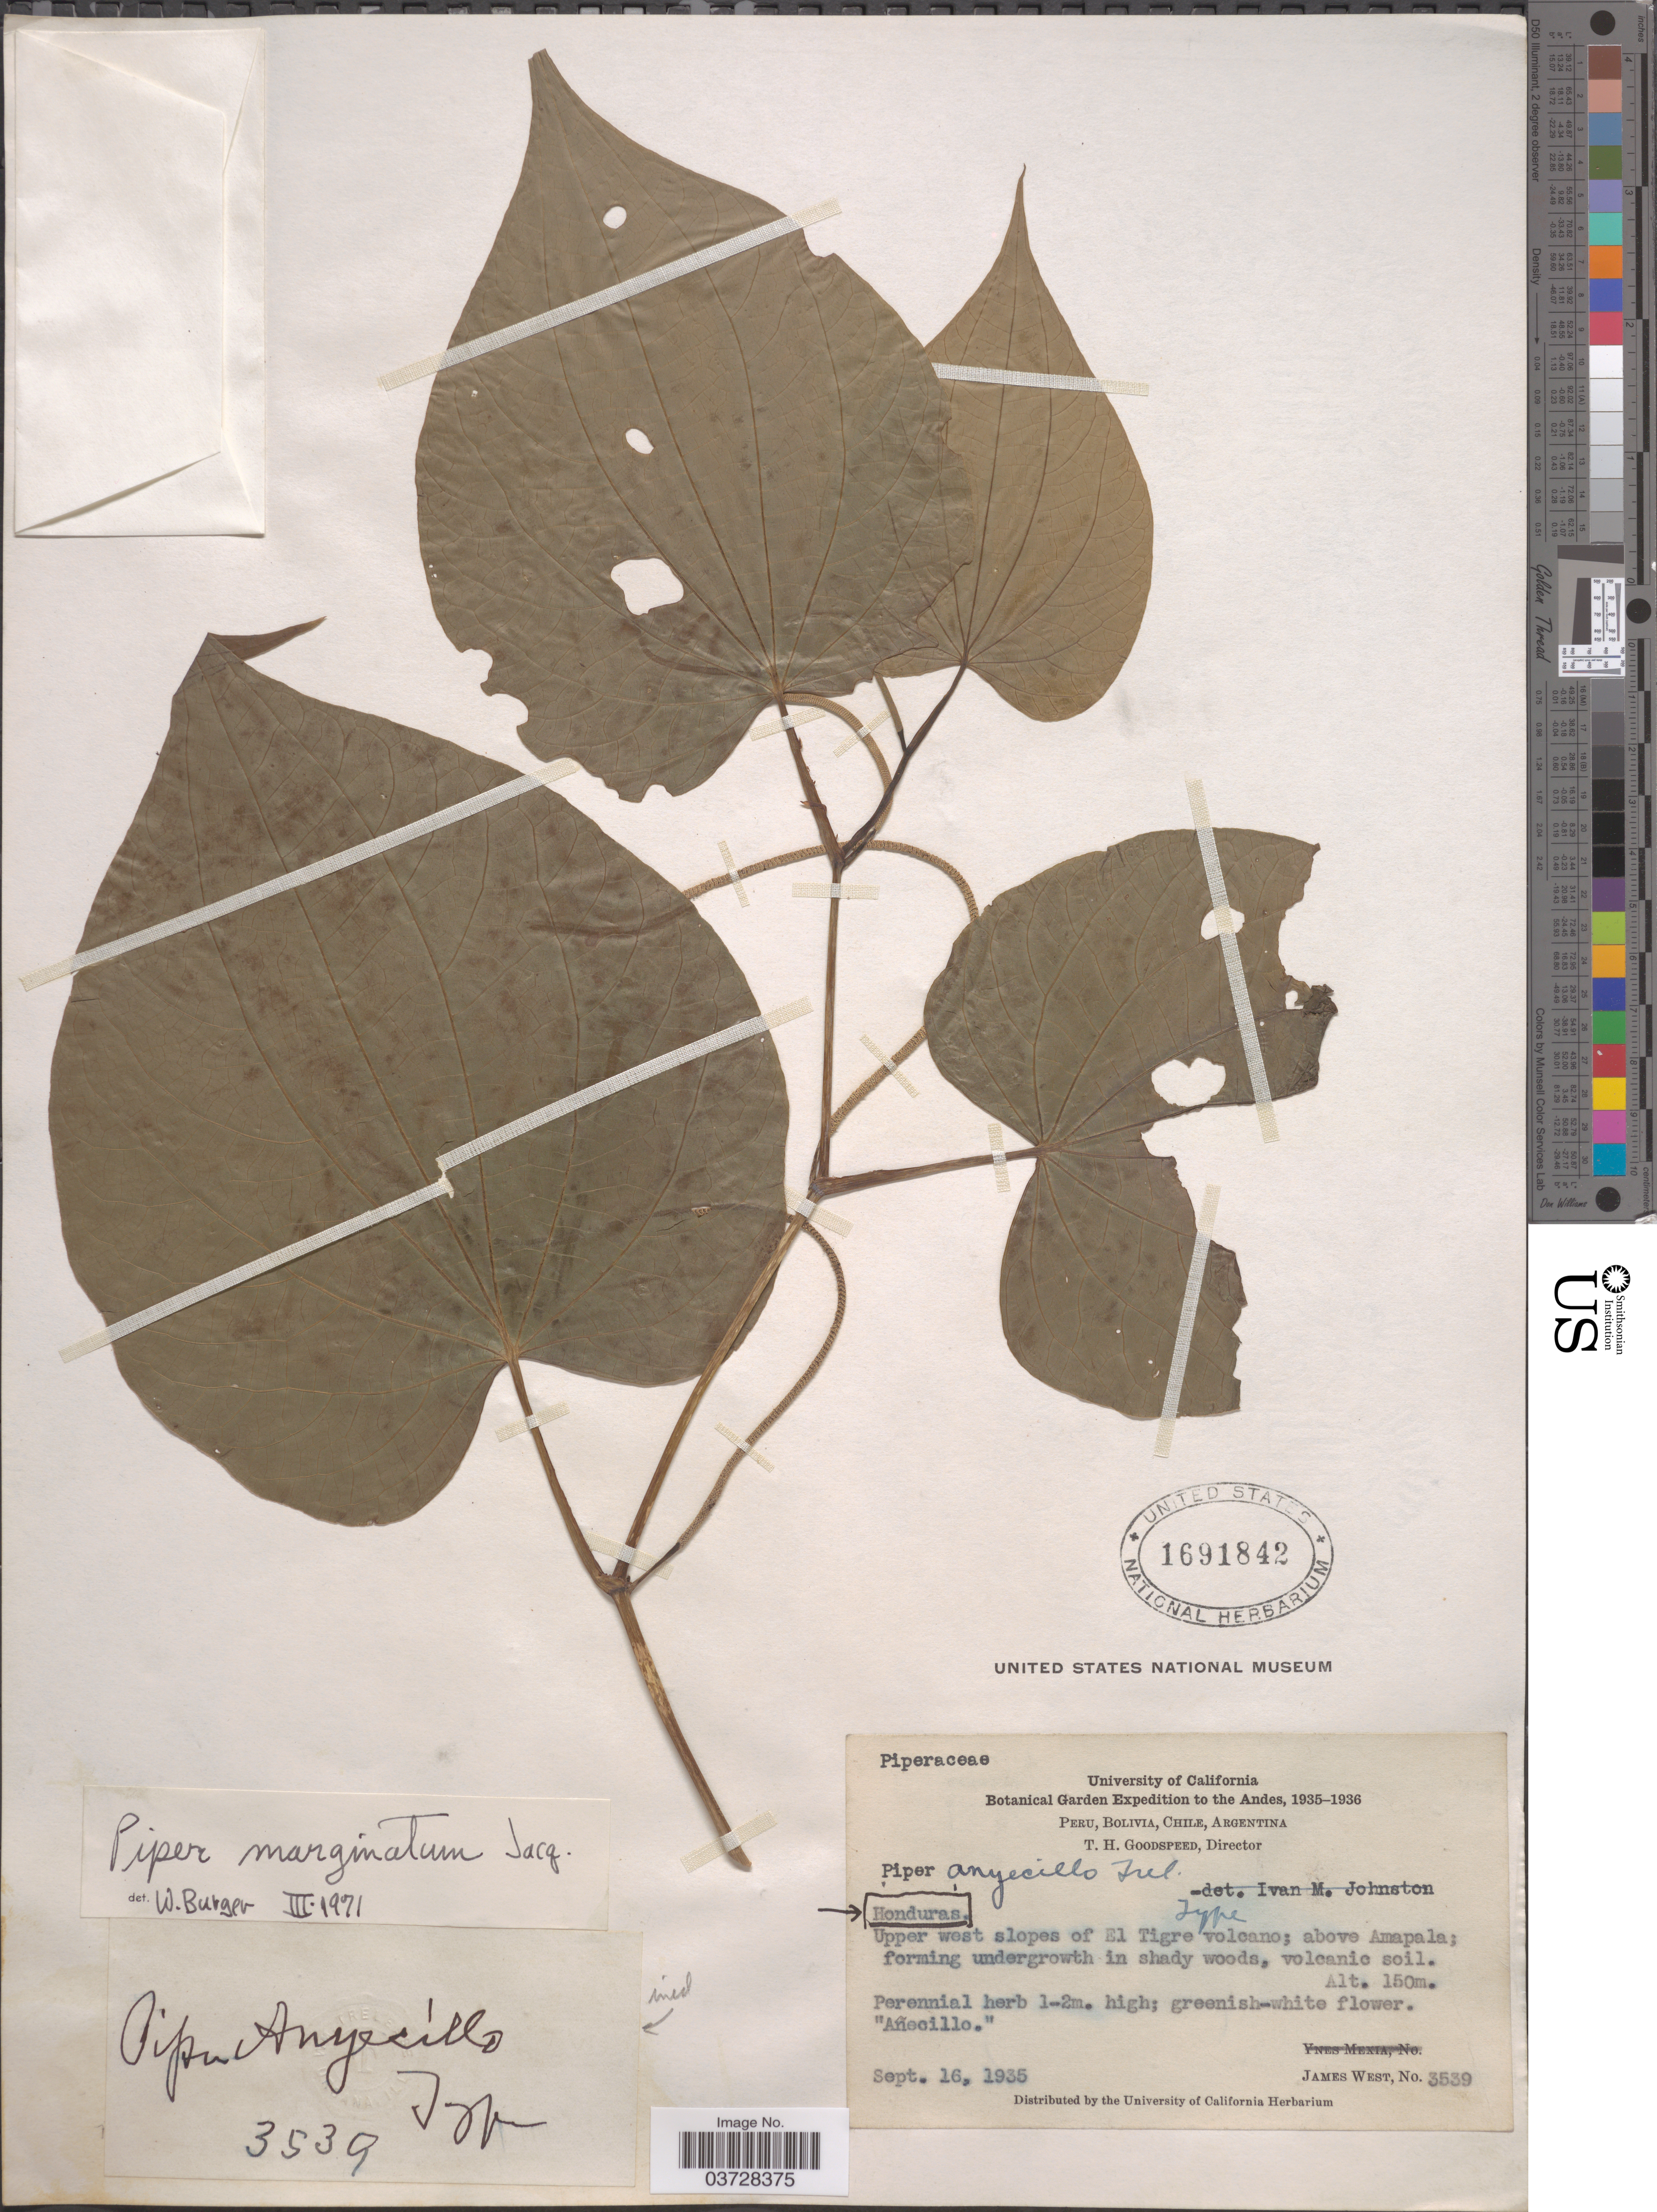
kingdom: Plantae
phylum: Tracheophyta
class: Magnoliopsida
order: Piperales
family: Piperaceae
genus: Piper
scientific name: Piper marginatum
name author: Jacq.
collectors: J. West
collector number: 3539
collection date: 1935-09-16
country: Honduras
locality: Upper west slopes of El Tigre volcano; above Amapala.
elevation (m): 150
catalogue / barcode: US 1691842